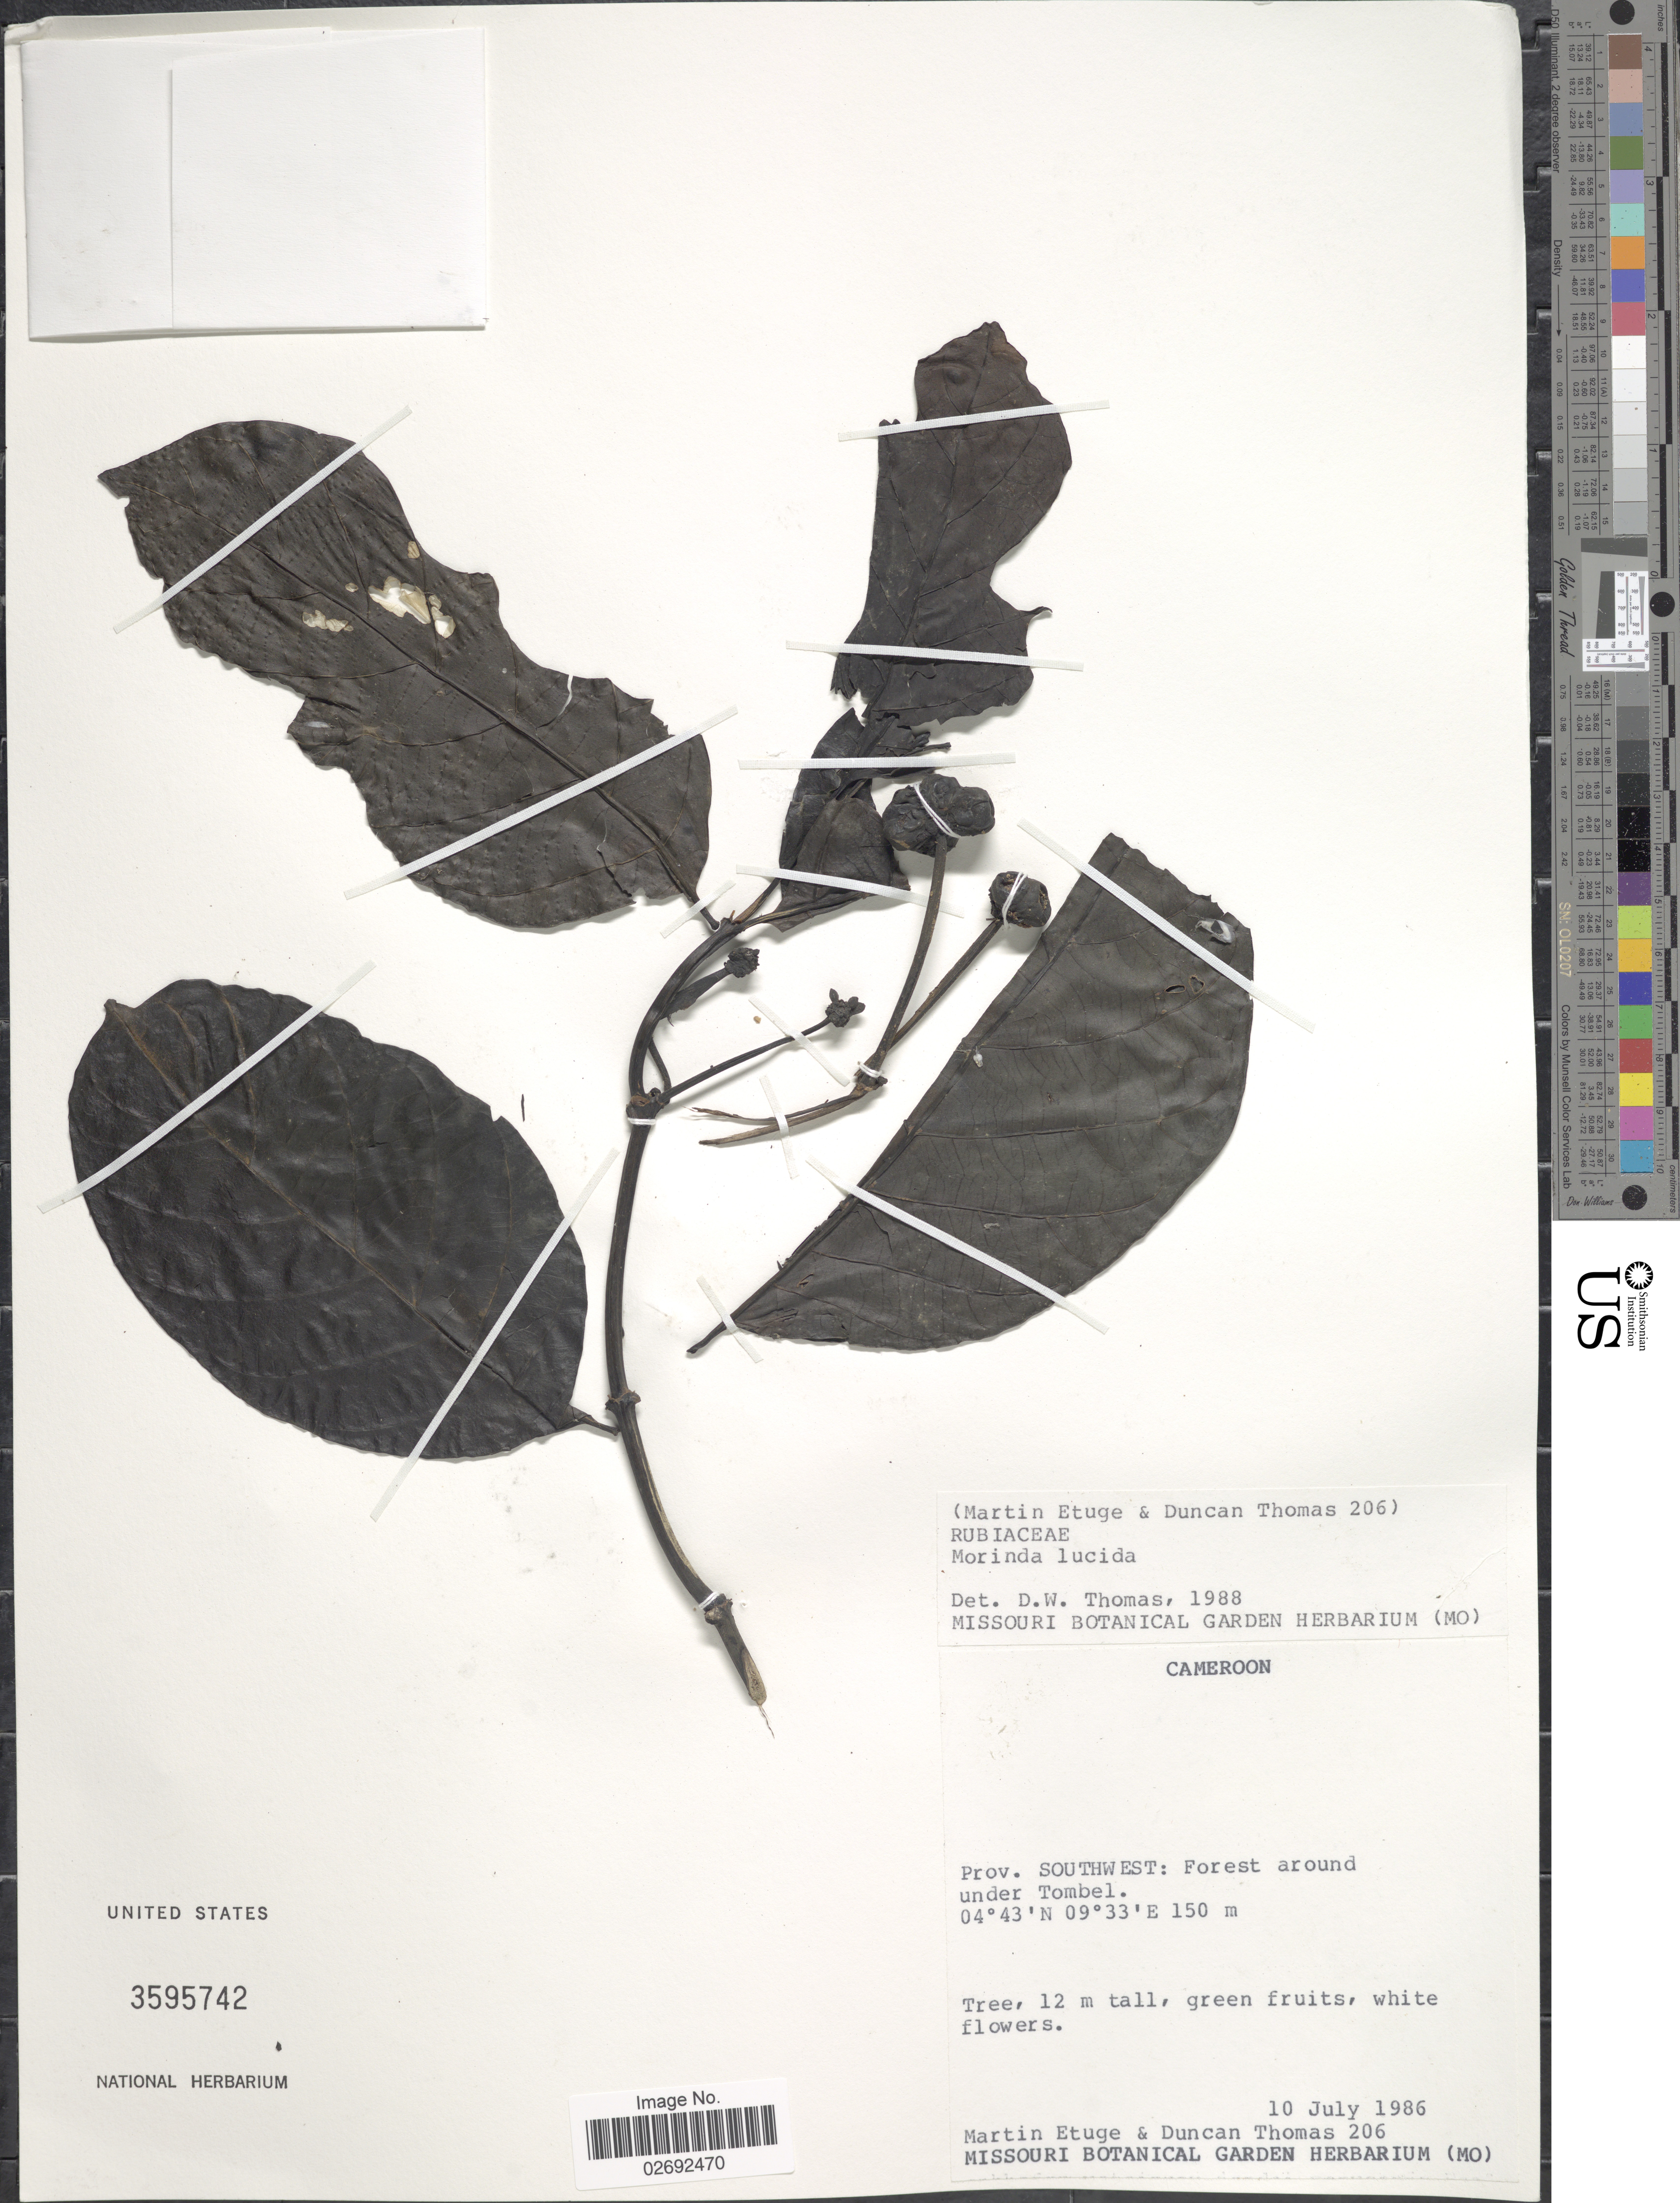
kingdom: Plantae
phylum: Tracheophyta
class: Magnoliopsida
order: Gentianales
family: Rubiaceae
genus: Morinda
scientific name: Morinda lucida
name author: Benth.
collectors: M. Etuge & D. W. Thomas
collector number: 206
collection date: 1986-07-10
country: Cameroon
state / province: Sud-Ouest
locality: Prov. Southwest: Forest around under Tombel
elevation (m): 150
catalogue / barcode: US 3595742